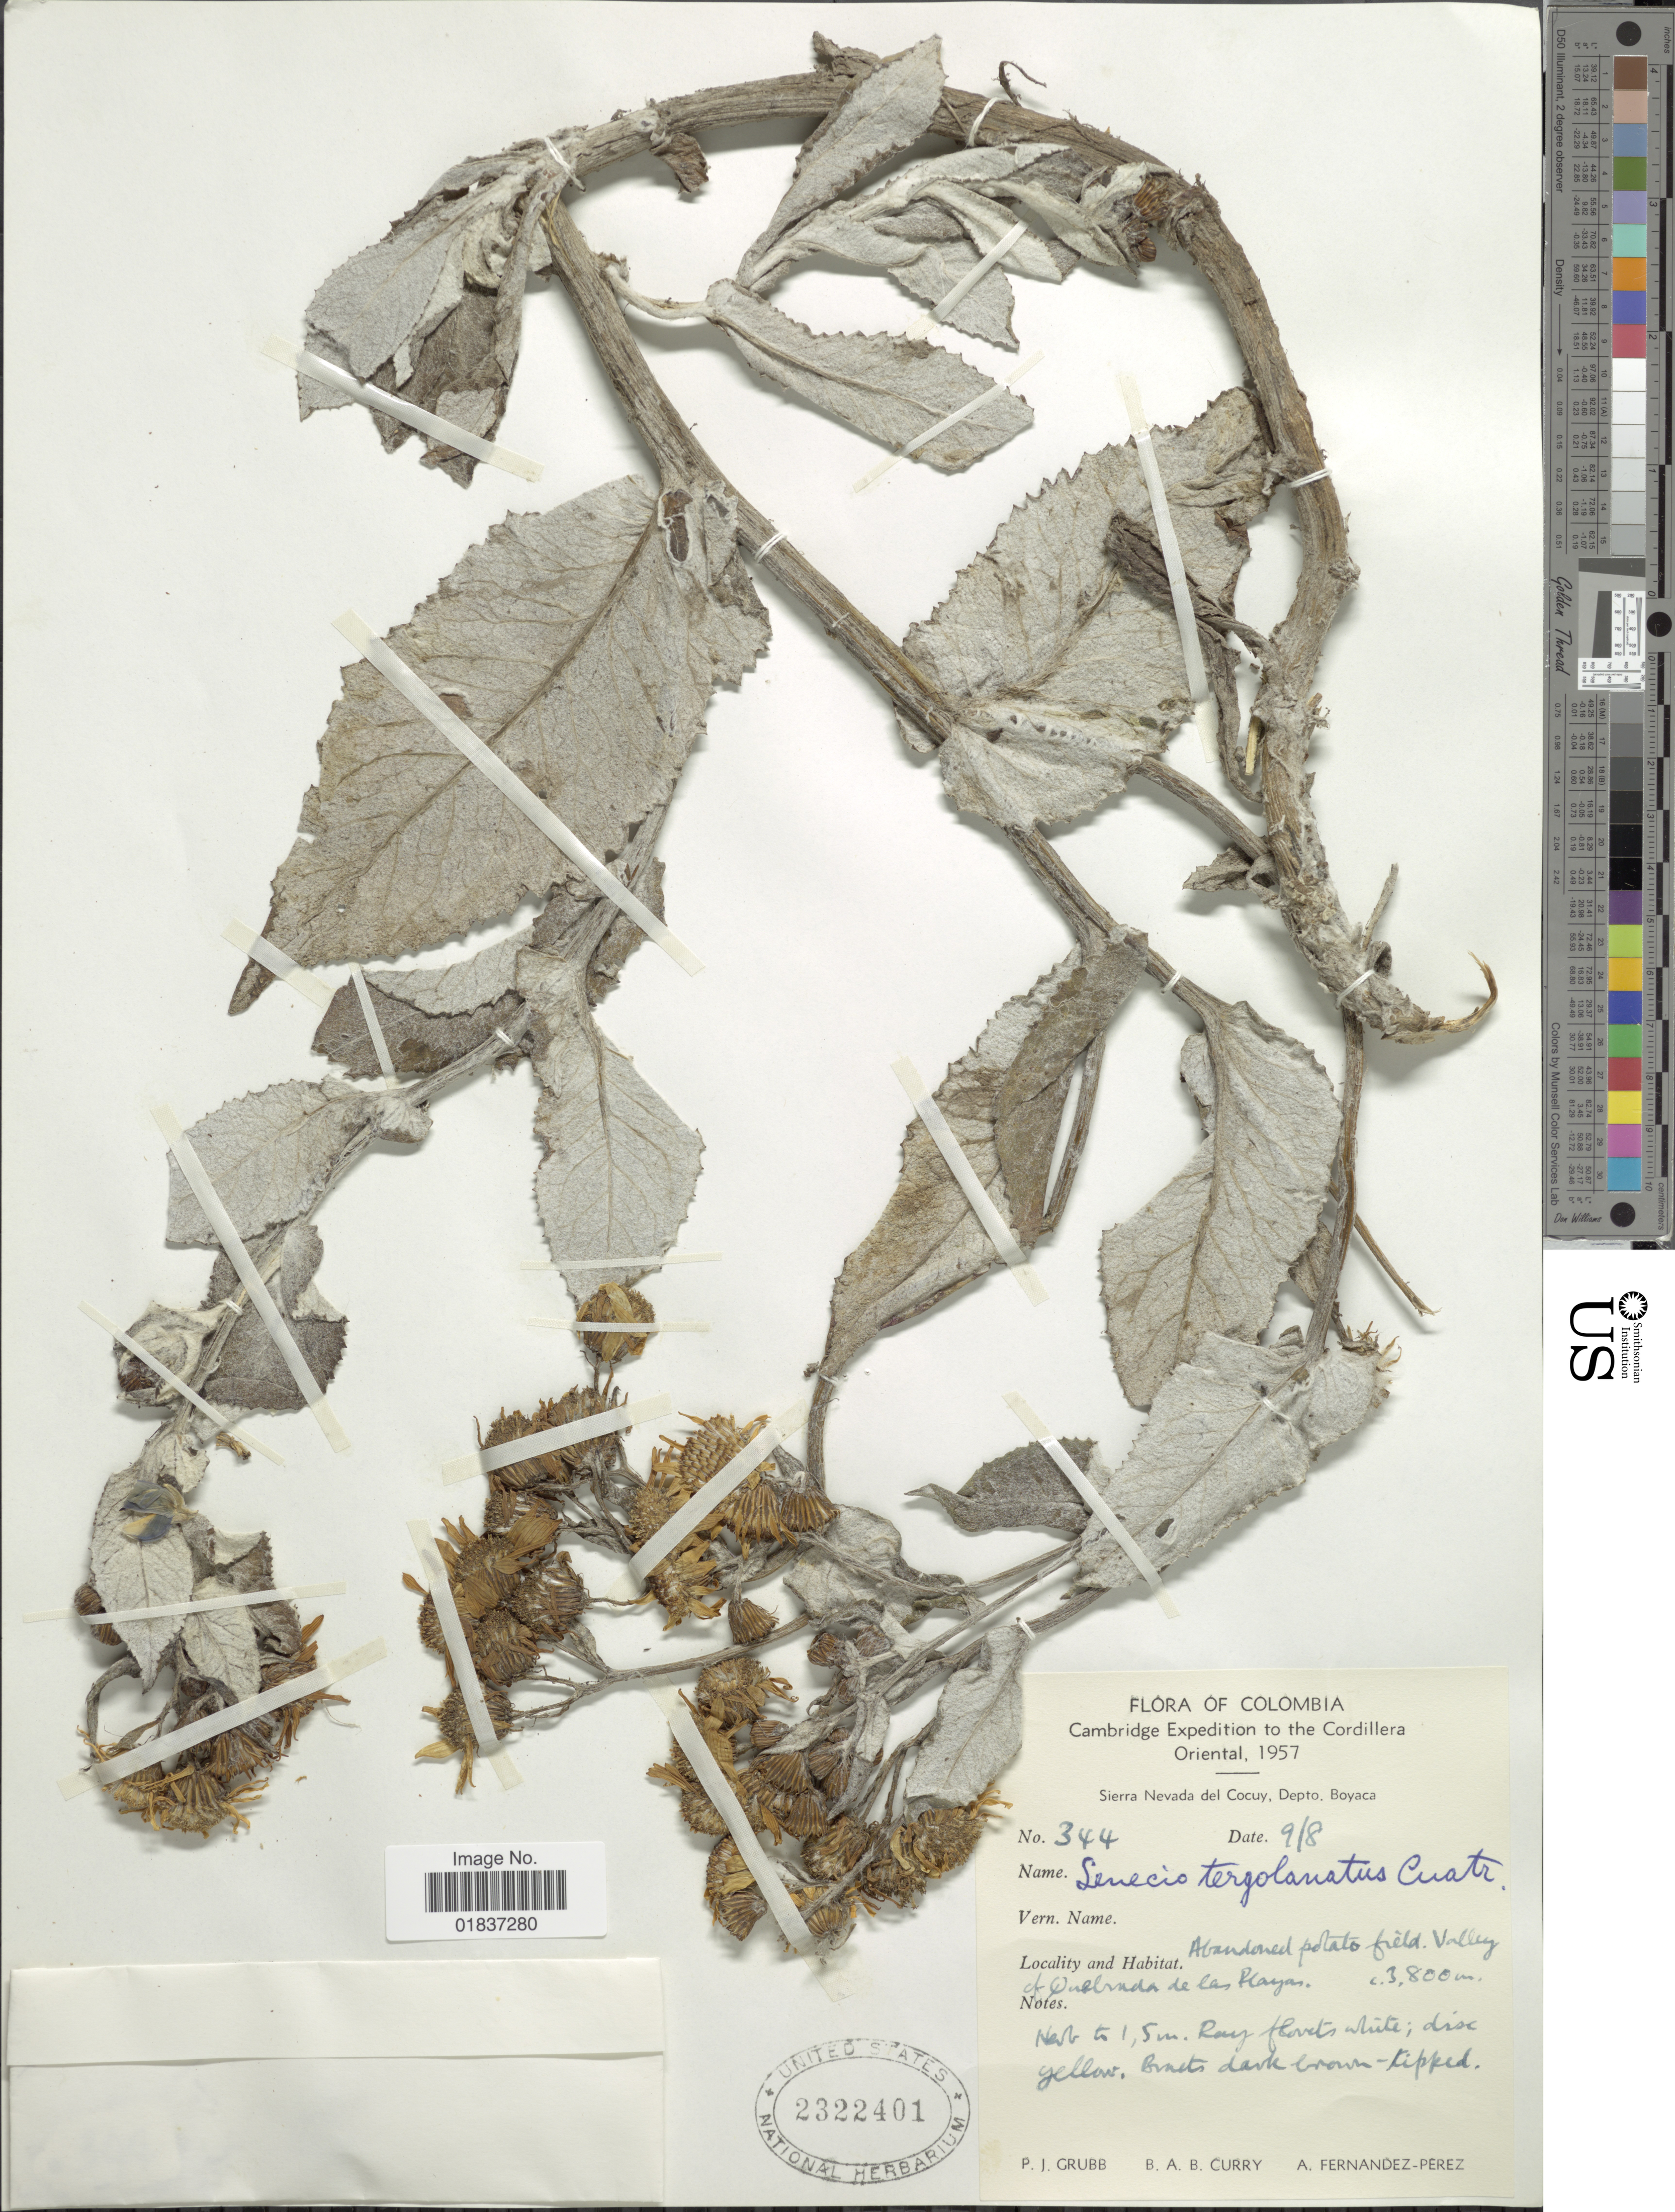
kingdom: Plantae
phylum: Tracheophyta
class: Magnoliopsida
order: Asterales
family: Asteraceae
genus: Senecio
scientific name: Senecio tergolanatus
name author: Cuatrec.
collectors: P. J. Grubb, B. A. B. Curry & A. Fernández-Pérez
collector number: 344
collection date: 1957-08-09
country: Colombia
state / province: Boyacá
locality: Sierra Nevada del Cocuy, Depto. Boyacá. Abandoned potato field. Valle of Quebrada de las Playas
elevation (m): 3800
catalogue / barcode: US 2322401